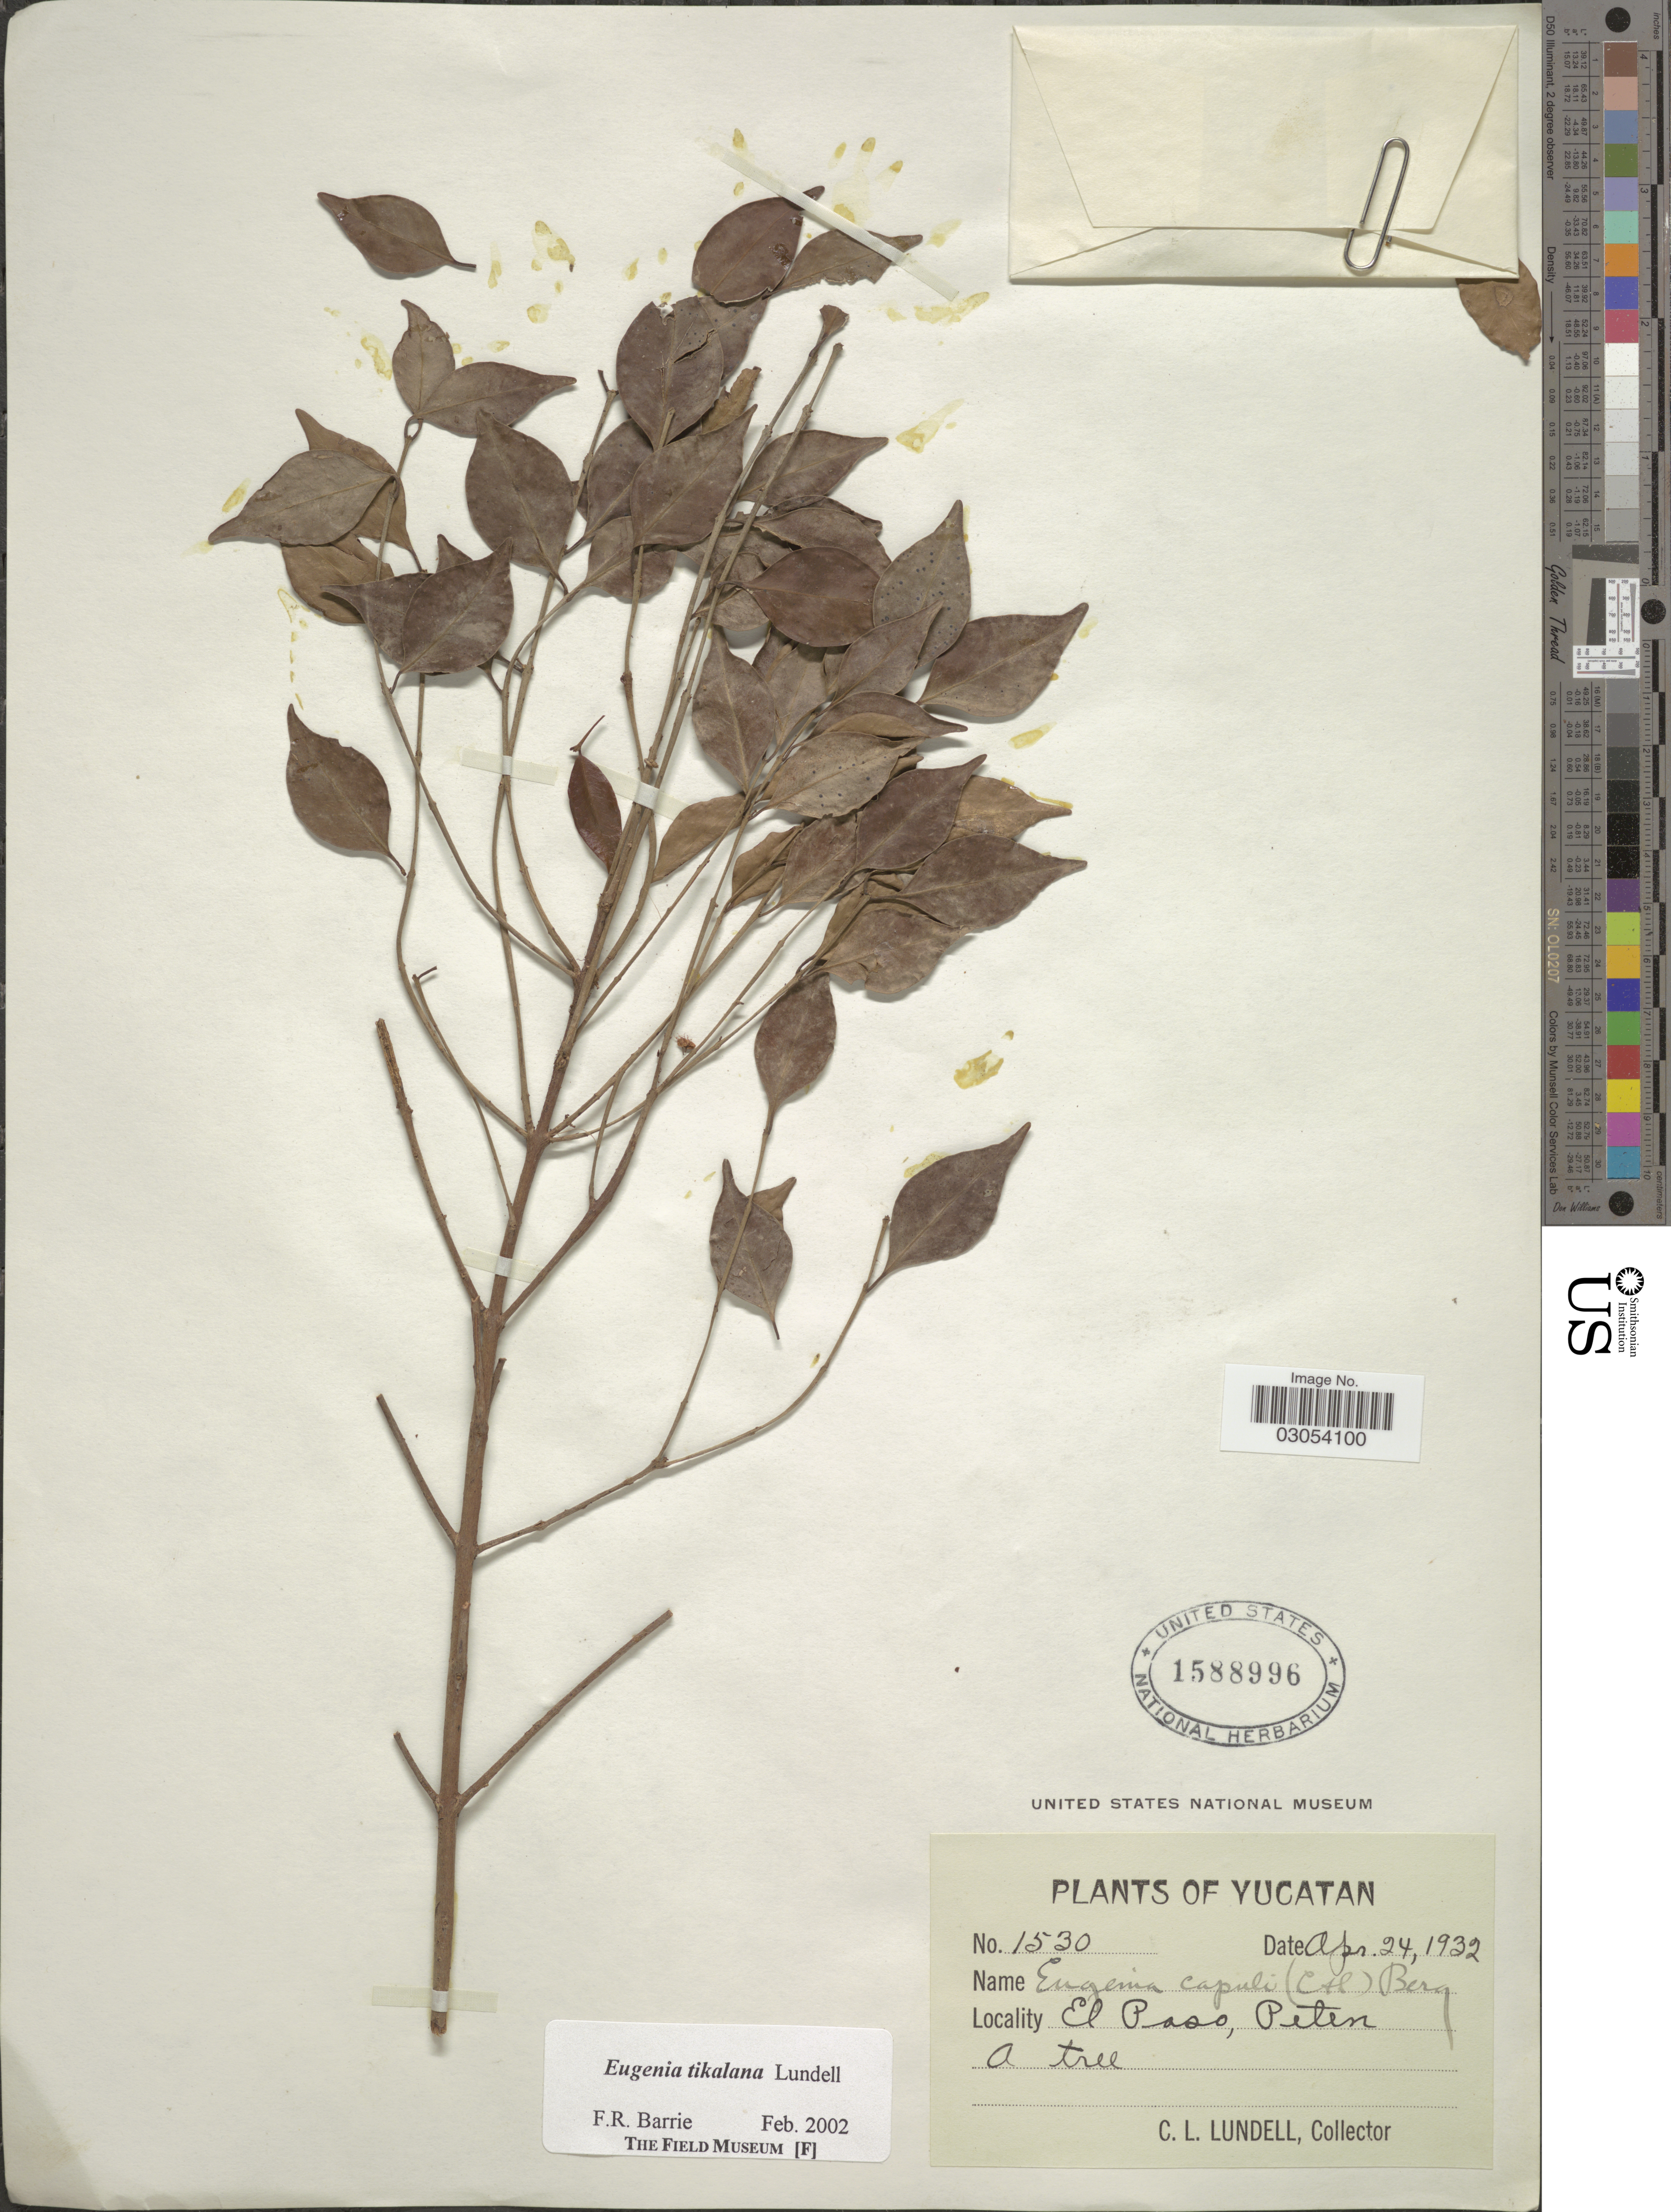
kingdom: Plantae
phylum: Tracheophyta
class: Magnoliopsida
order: Myrtales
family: Myrtaceae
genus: Eugenia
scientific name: Eugenia tikalana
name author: Lundell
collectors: C. L. Lundell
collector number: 1530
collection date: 1932-04-24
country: Guatemala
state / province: El Petén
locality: El Paso.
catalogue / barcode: US 1588996